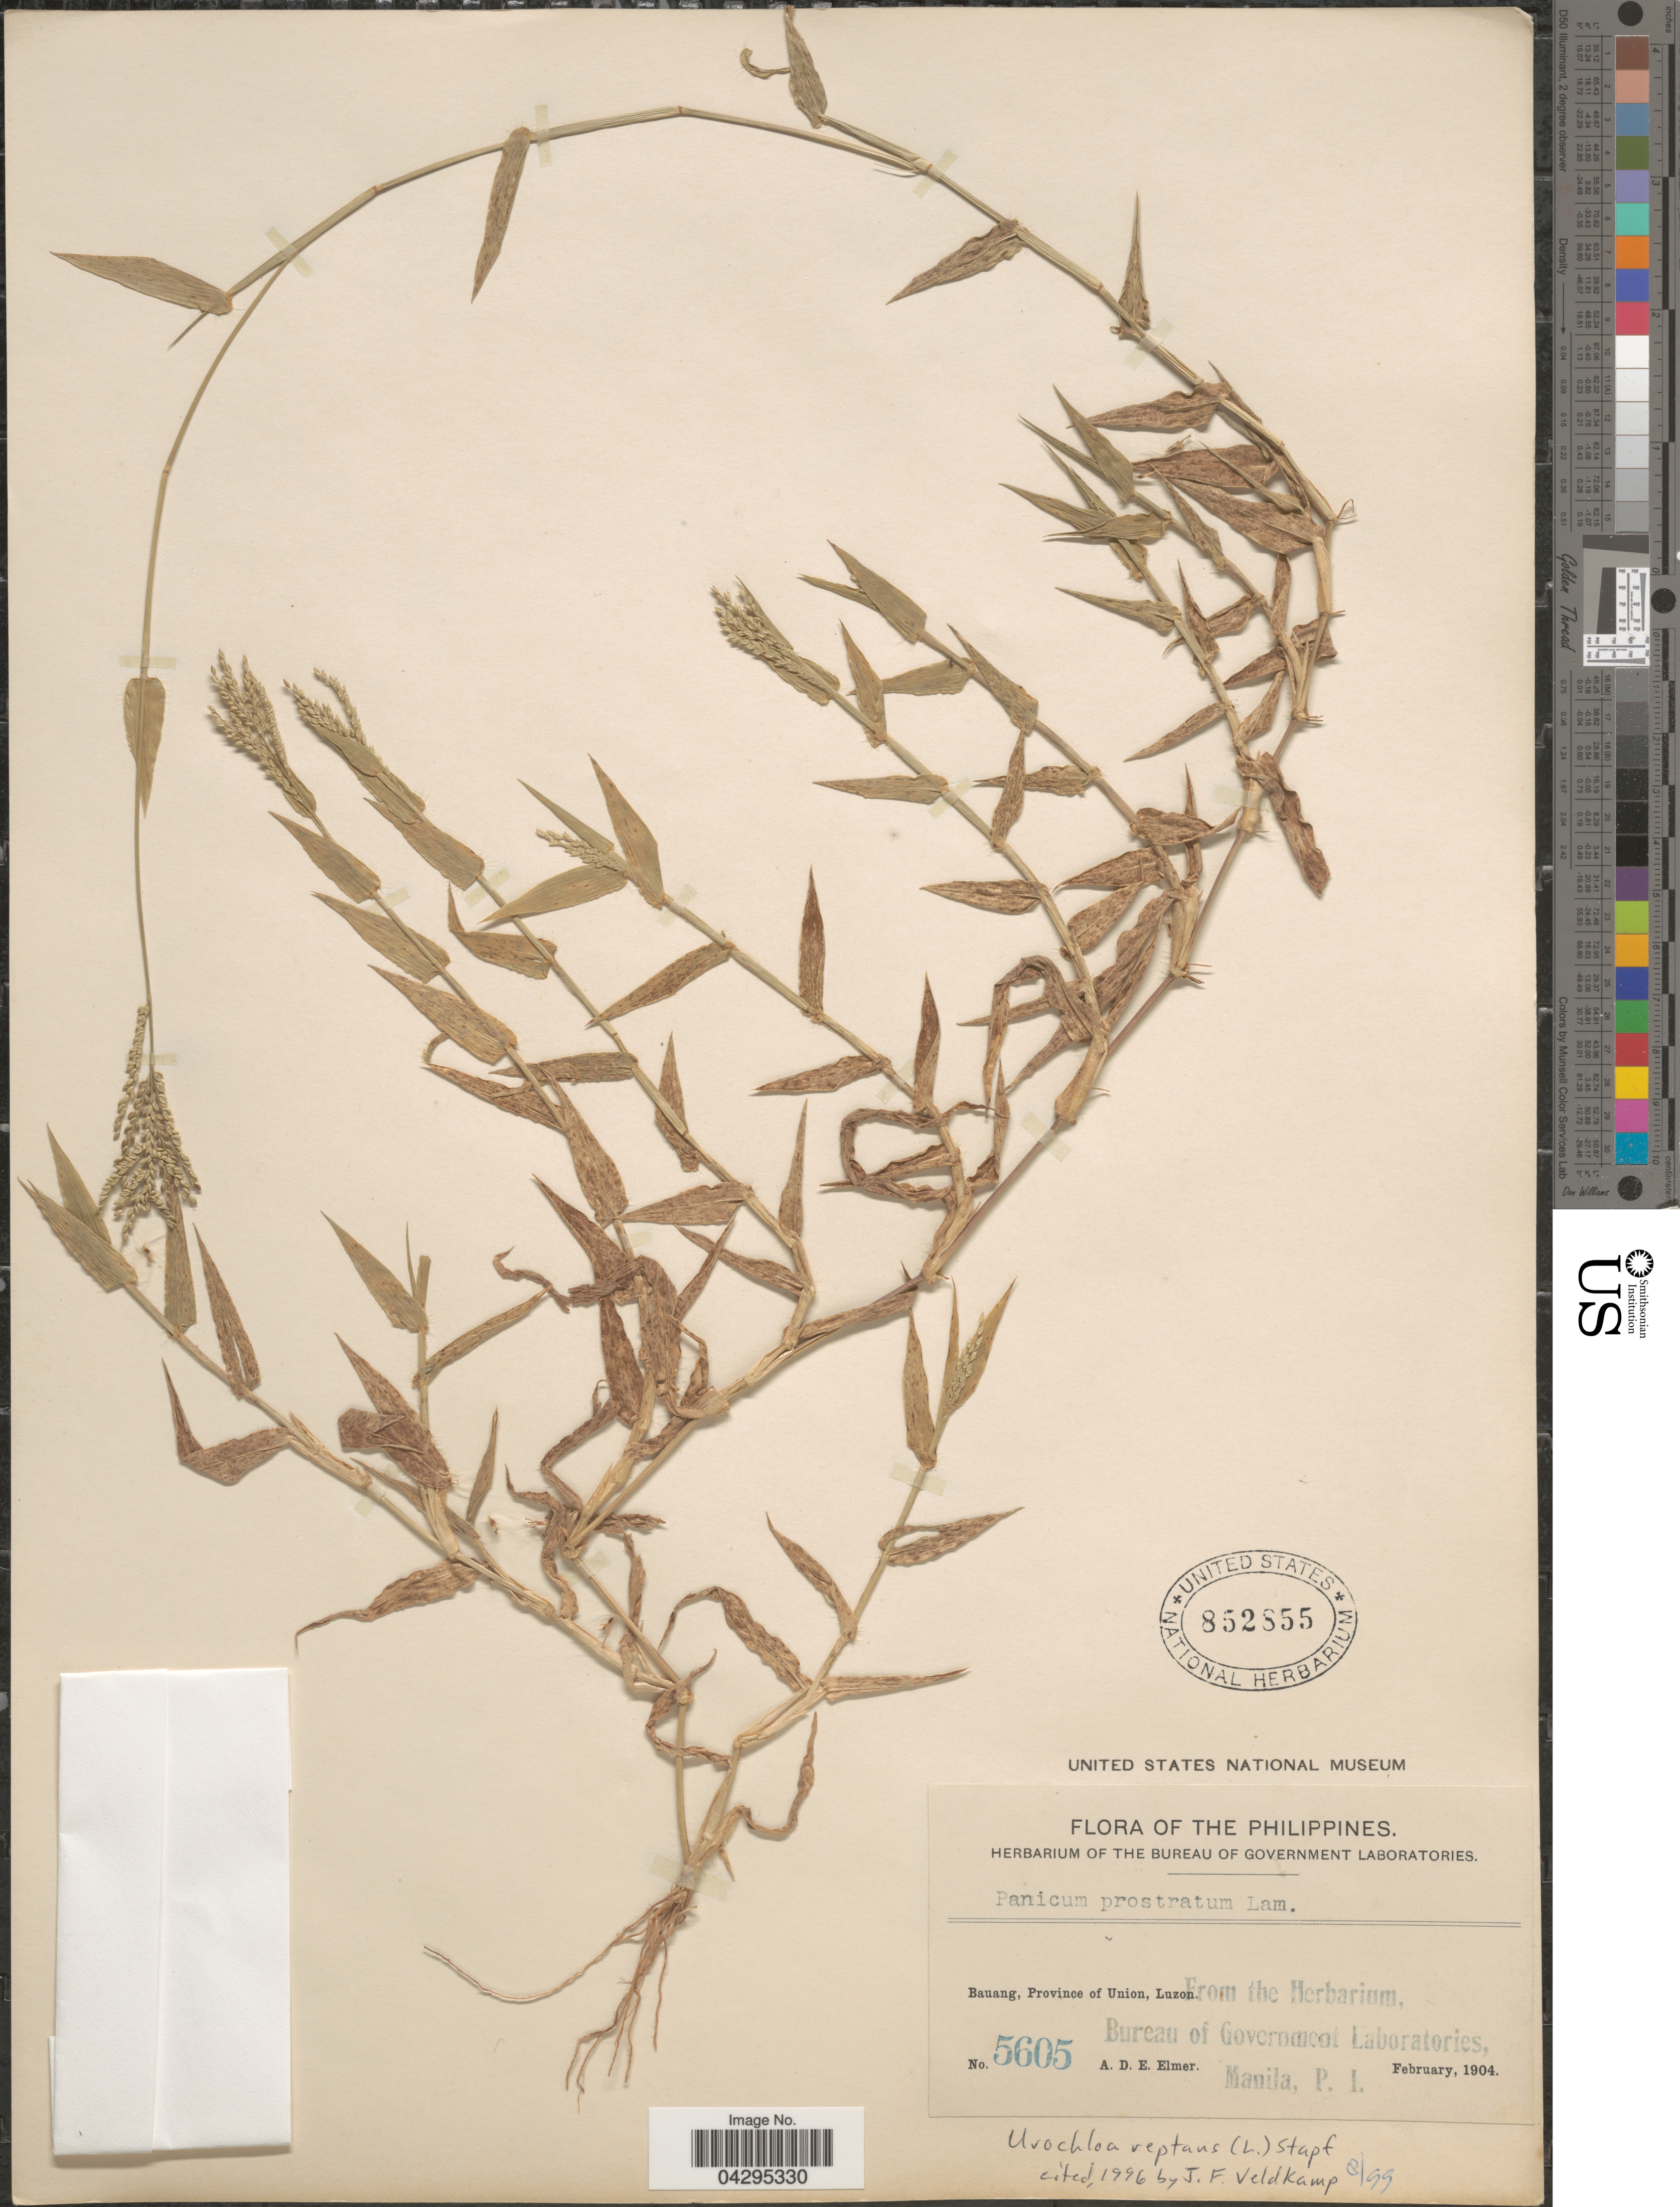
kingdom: Plantae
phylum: Tracheophyta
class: Liliopsida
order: Poales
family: Poaceae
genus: Urochloa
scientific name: Urochloa reptans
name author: (L.) Stapf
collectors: A. D. E. Elmer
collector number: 5605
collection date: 1904-02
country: Philippines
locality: Bauang, Province of Union, Luzon.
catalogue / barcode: US 852855